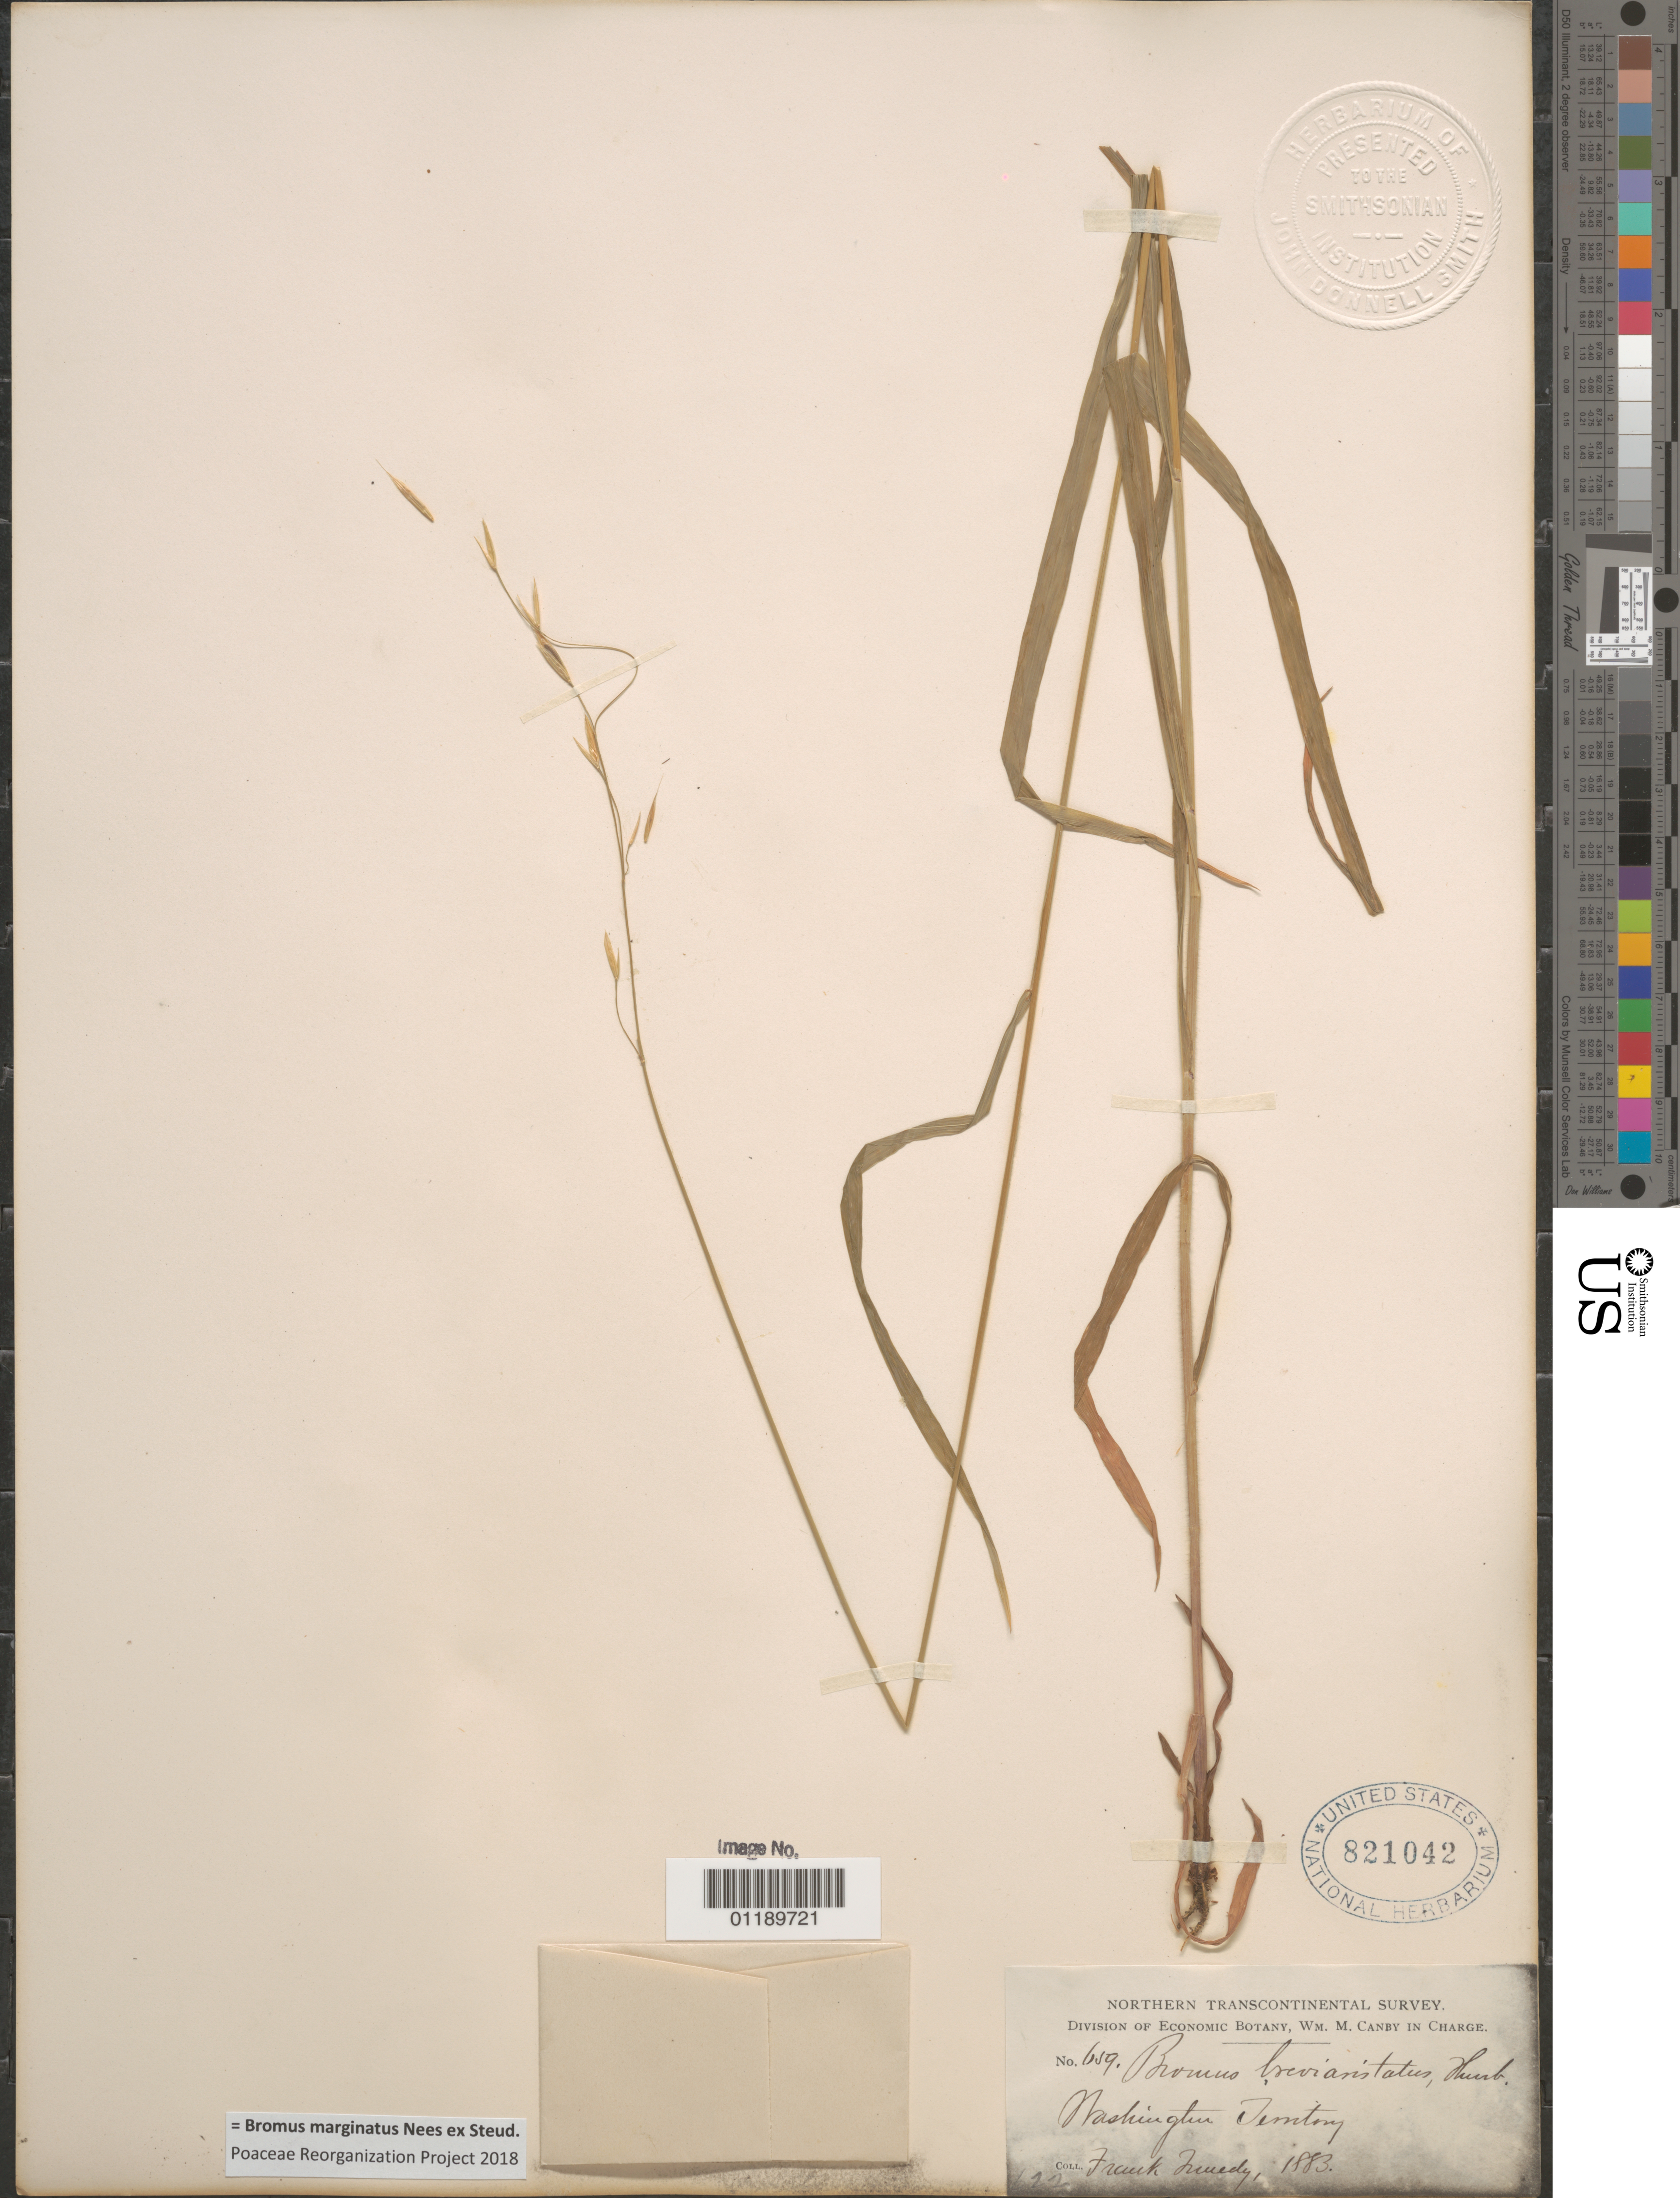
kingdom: Plantae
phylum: Tracheophyta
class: Liliopsida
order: Poales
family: Poaceae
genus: Bromus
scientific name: Bromus marginatus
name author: Nees ex Steud.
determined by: Poaceae Reorganization Project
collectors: F. Tweedy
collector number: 659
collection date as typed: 1883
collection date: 1883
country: United States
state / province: Washington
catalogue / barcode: US 821042